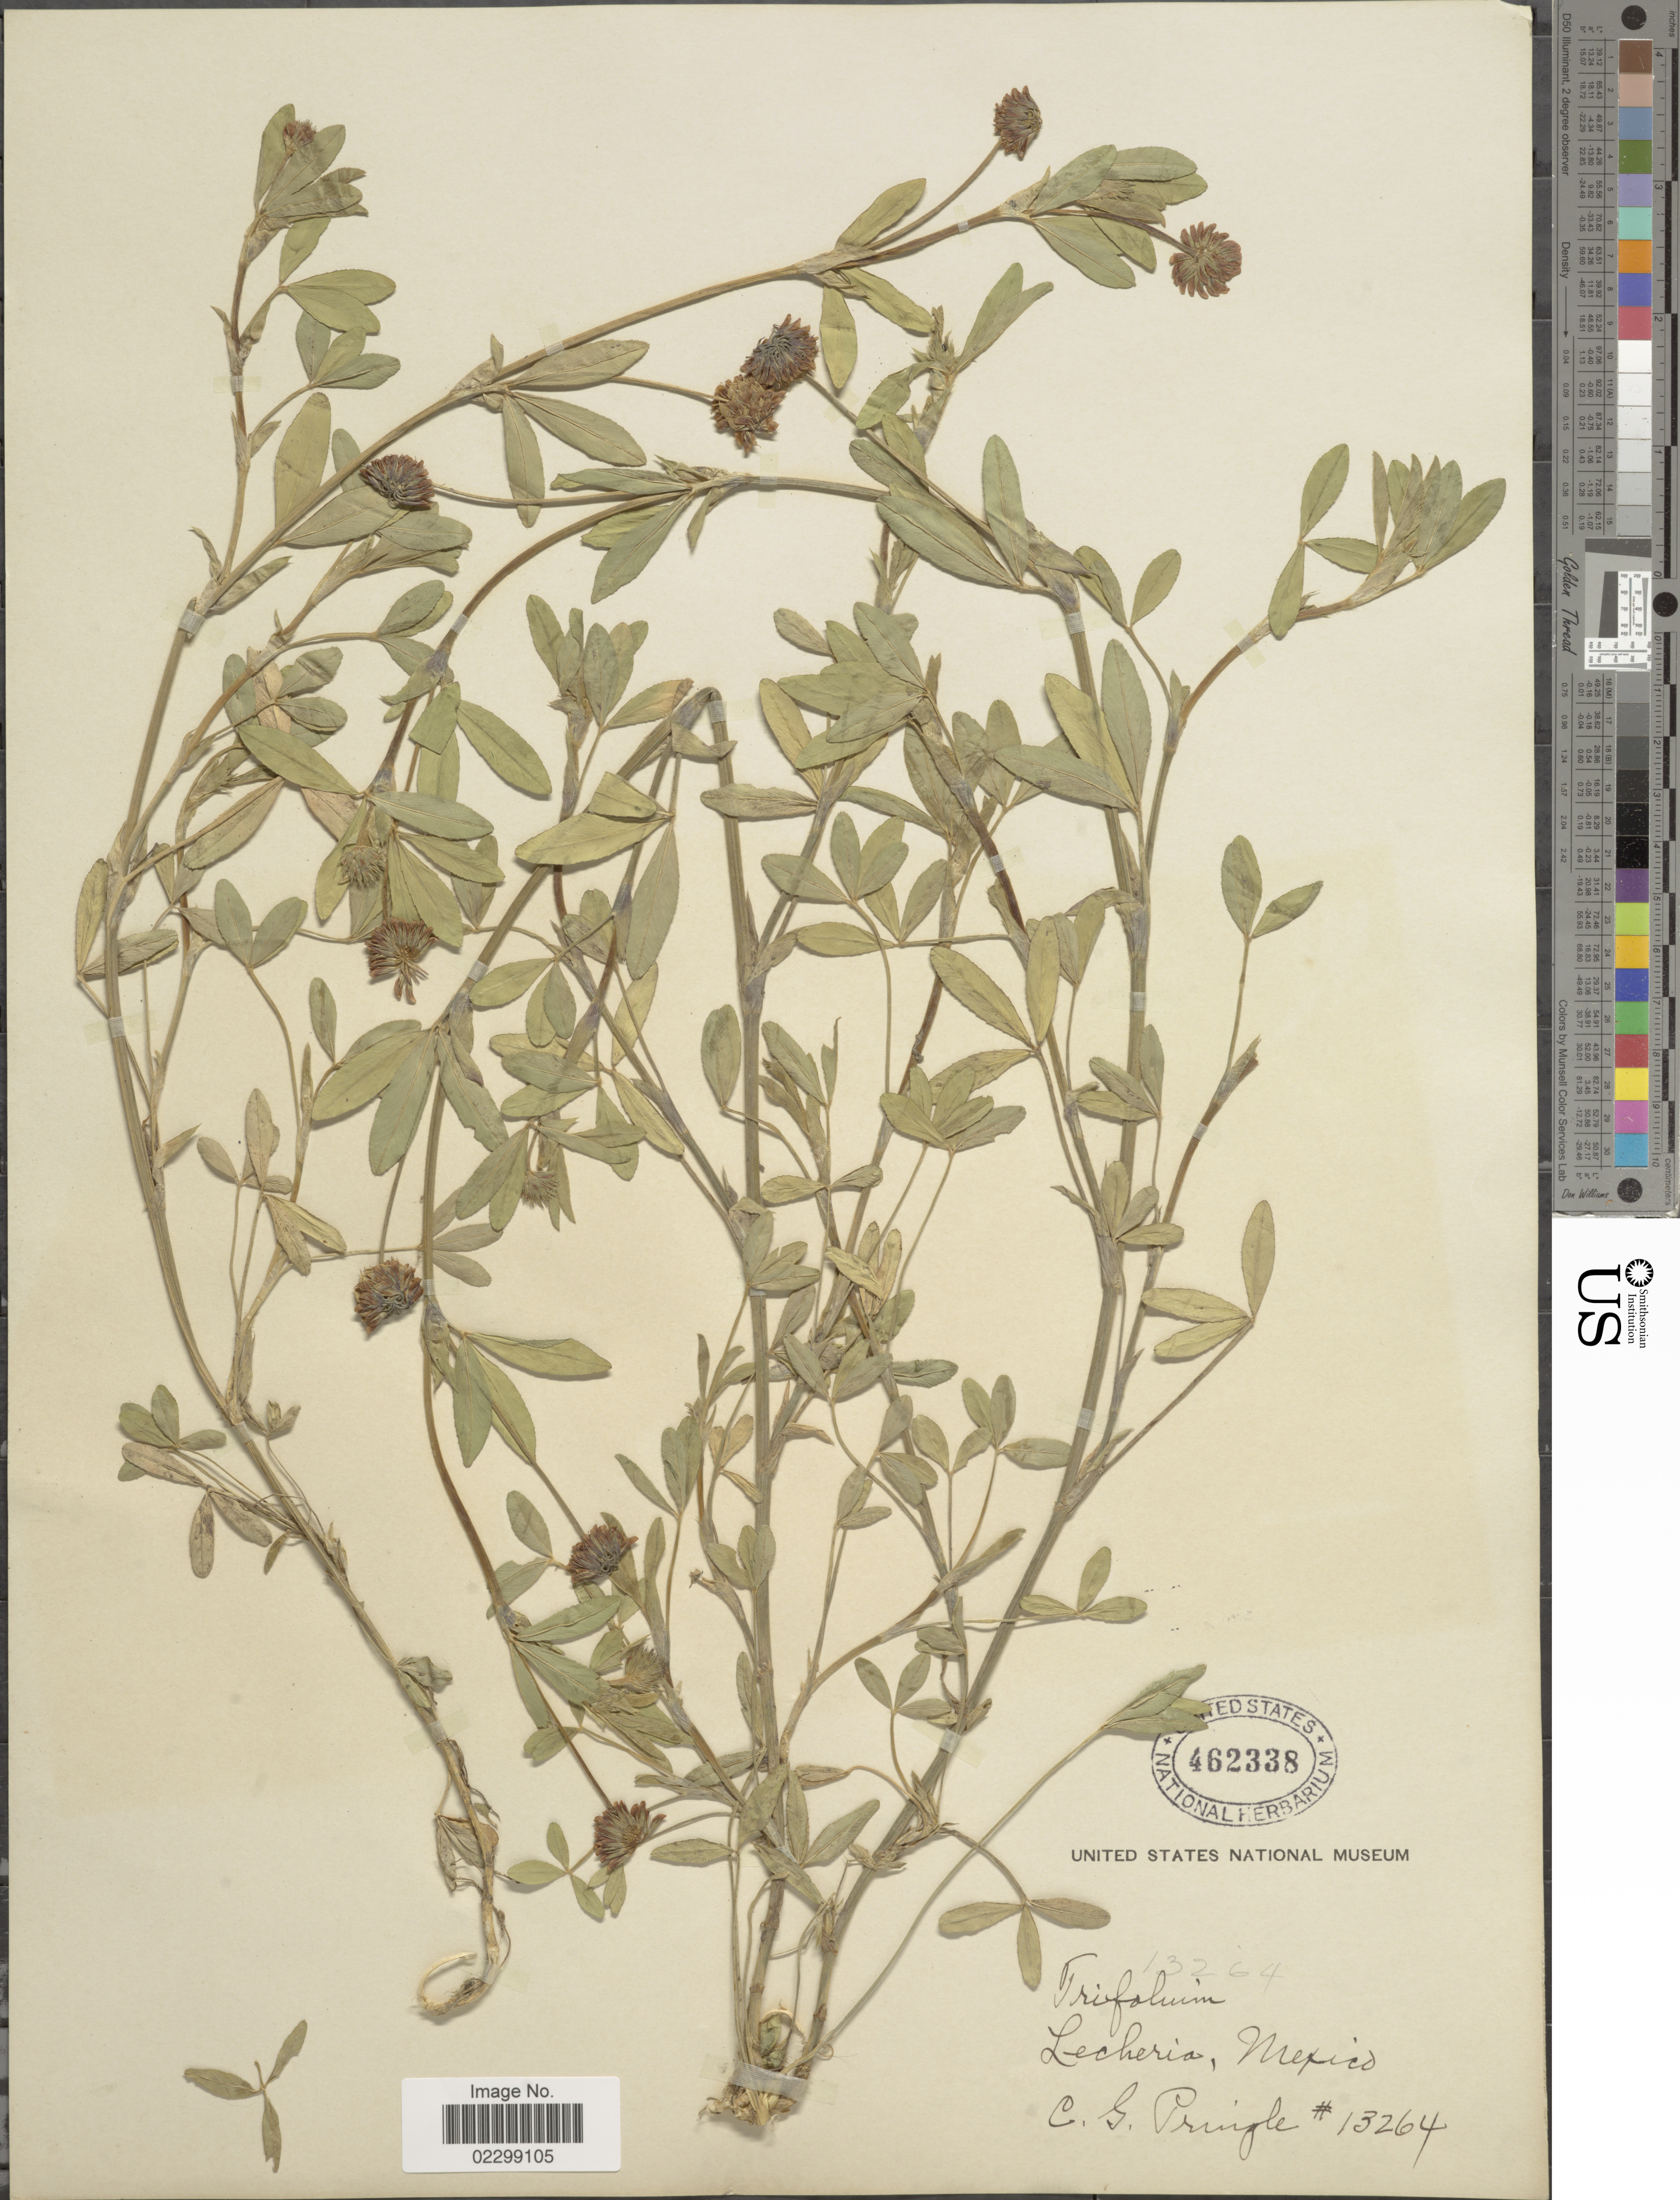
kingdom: Plantae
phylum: Tracheophyta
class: Magnoliopsida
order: Fabales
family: Fabaceae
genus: Trifolium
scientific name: Trifolium sp.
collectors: C. G. Pringle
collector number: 13264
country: Mexico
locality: Lecheria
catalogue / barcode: US 462338